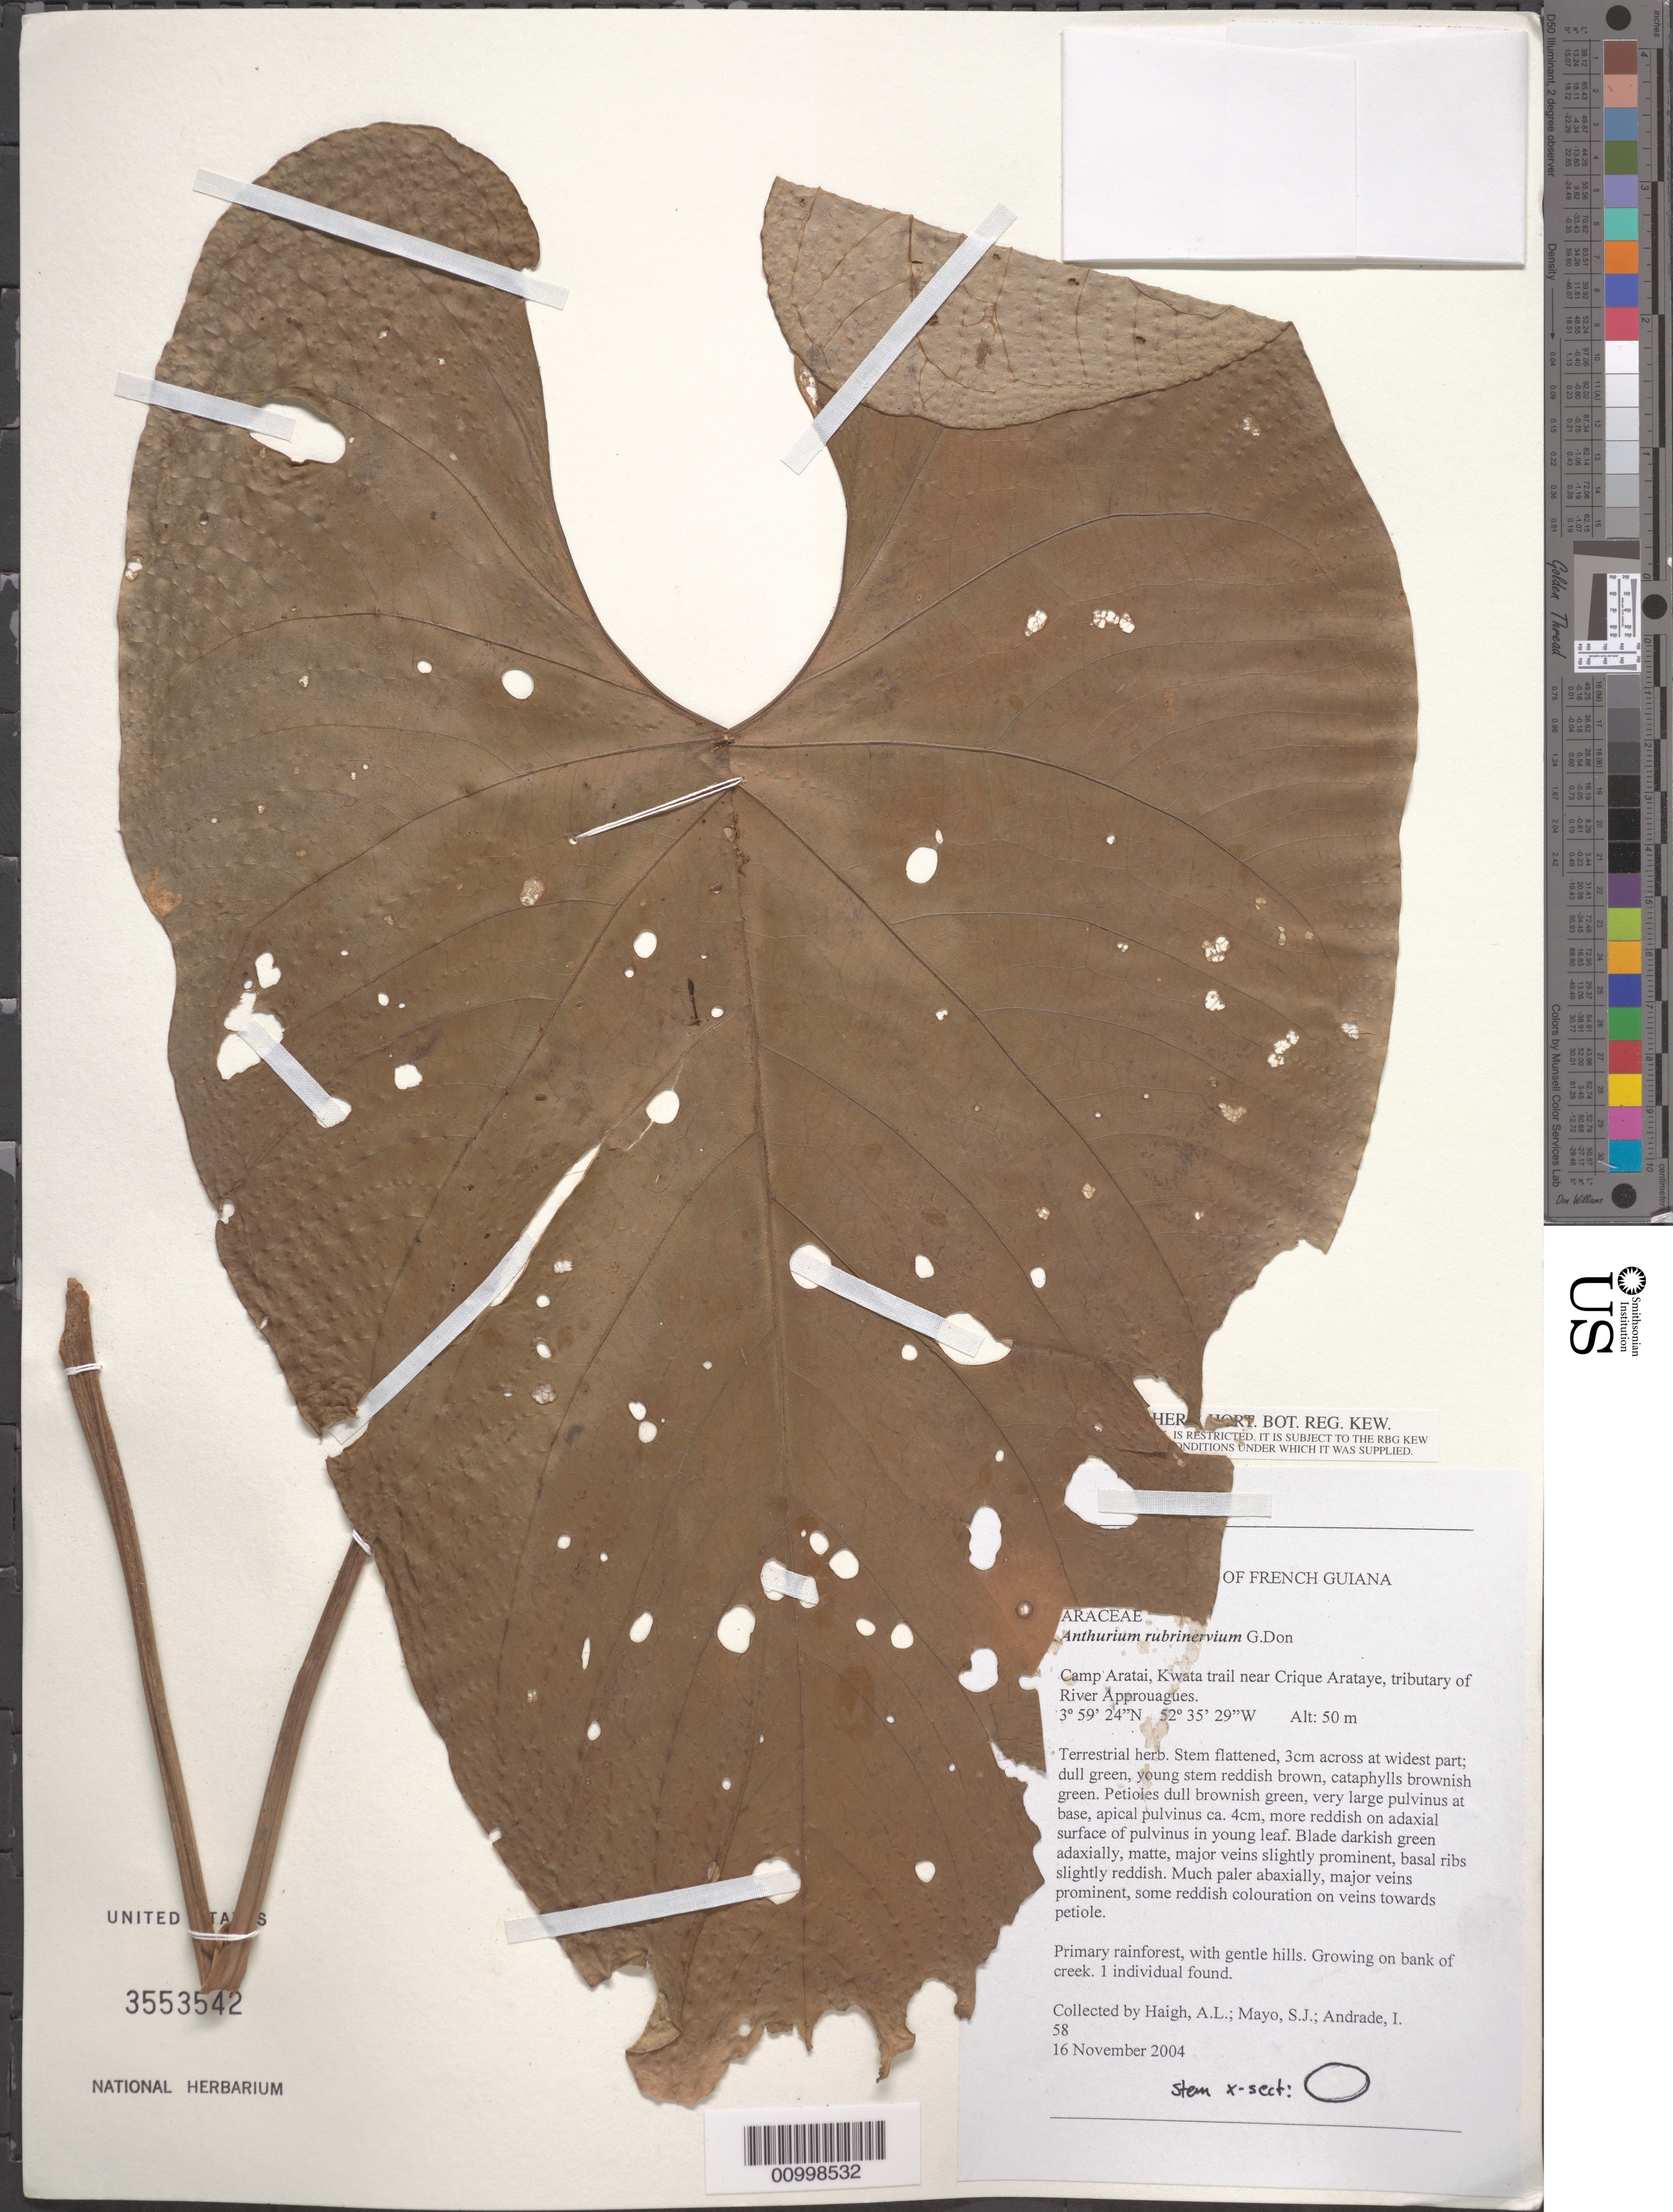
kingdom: Plantae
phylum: Tracheophyta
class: Liliopsida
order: Alismatales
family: Araceae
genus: Anthurium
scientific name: Anthurium rubrinervium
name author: (Link) G. Don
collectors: A. Haigh, S. J. Mayo & I. Andrade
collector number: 58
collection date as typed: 16-Nov-04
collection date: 2004-11-16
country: French Guiana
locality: Camp Aratai, Kwata trail near Crique Arataye, tributary of River Approuagues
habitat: Primary rainforest, with gentle hills. Growing on bank of creek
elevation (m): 50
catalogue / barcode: US 3553542